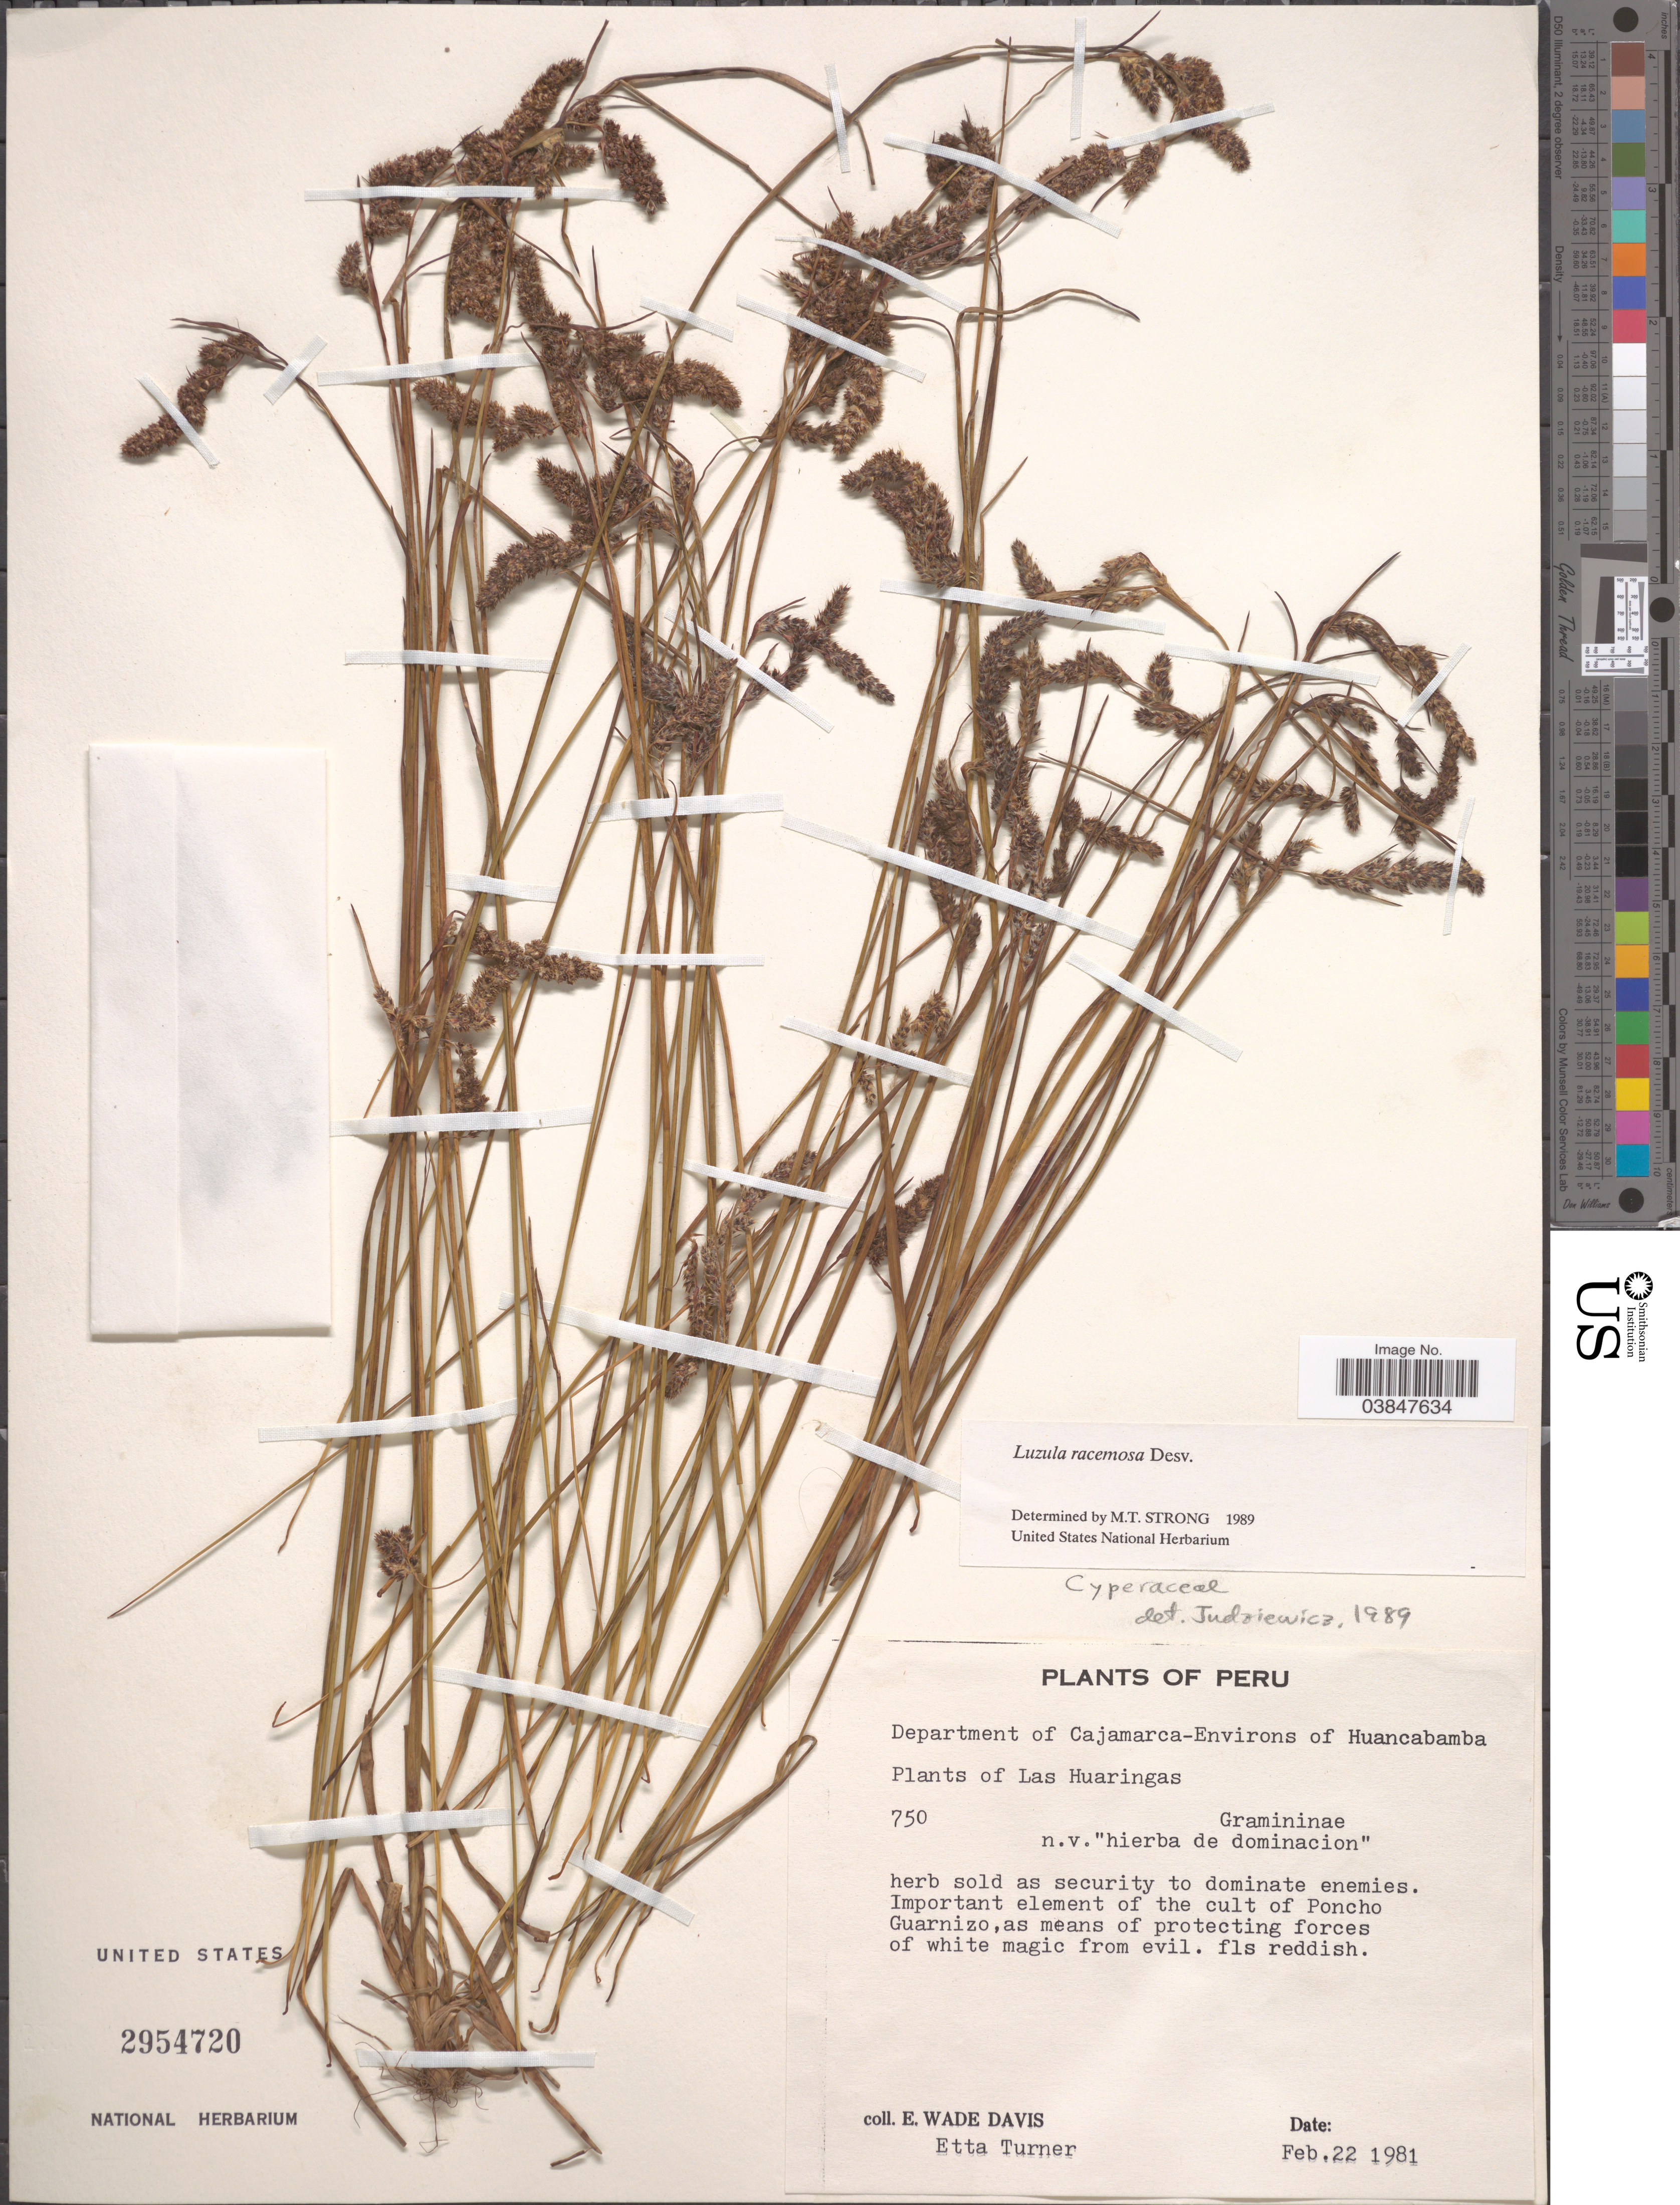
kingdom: Plantae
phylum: Tracheophyta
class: Liliopsida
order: Poales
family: Juncaceae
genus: Luzula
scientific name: Luzula racemosa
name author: Desv.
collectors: E. Wade-Davis & E. Turner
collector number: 750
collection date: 1981-02-22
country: Peru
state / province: Cajamarca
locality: Department of Cajamarca - Environs of Huancabamba. Las Huaringas.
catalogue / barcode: US 2954720